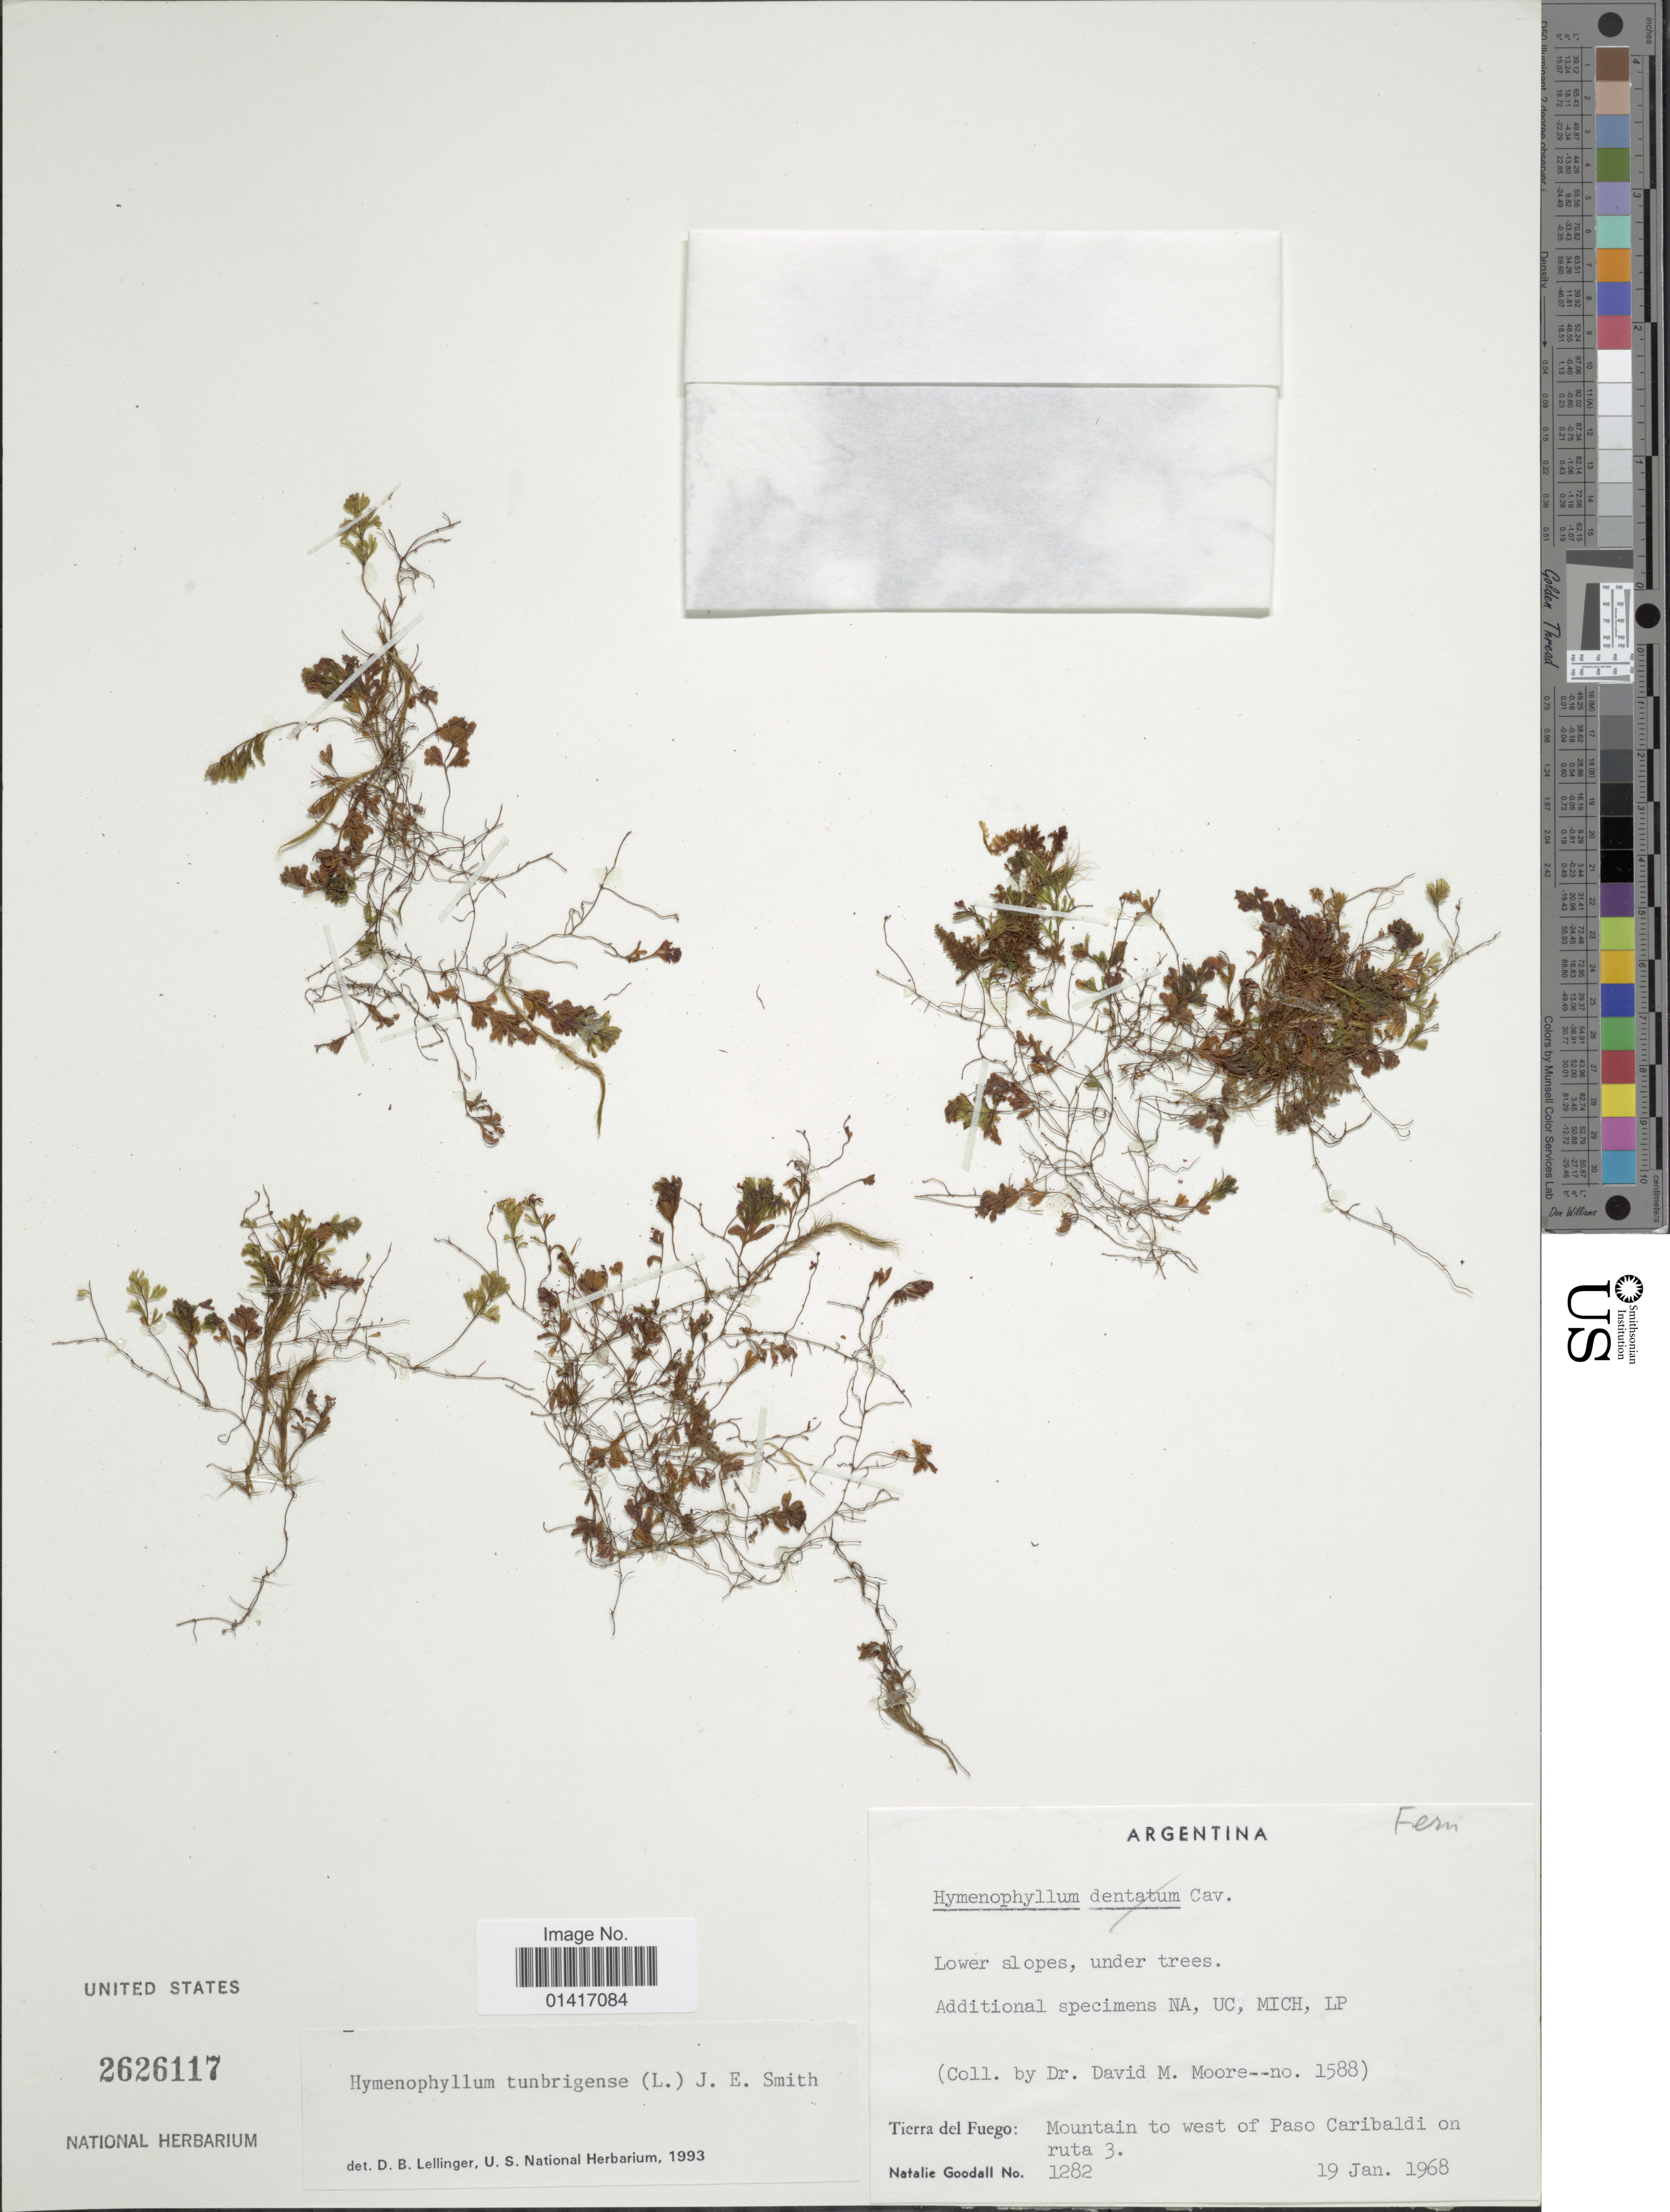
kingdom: Plantae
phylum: Tracheophyta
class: Polypodiopsida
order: Hymenophyllales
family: Hymenophyllaceae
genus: Hymenophyllum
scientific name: Hymenophyllum tunbrigense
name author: (L.) Small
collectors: N. Goodall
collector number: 1282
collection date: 1968-01-19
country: Argentina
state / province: Tierra del Fuego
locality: Lower slopes, under trees. Tierra del Fuego: Mountain to West of Paso Caribaldi on ruta 3.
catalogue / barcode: US 2626117